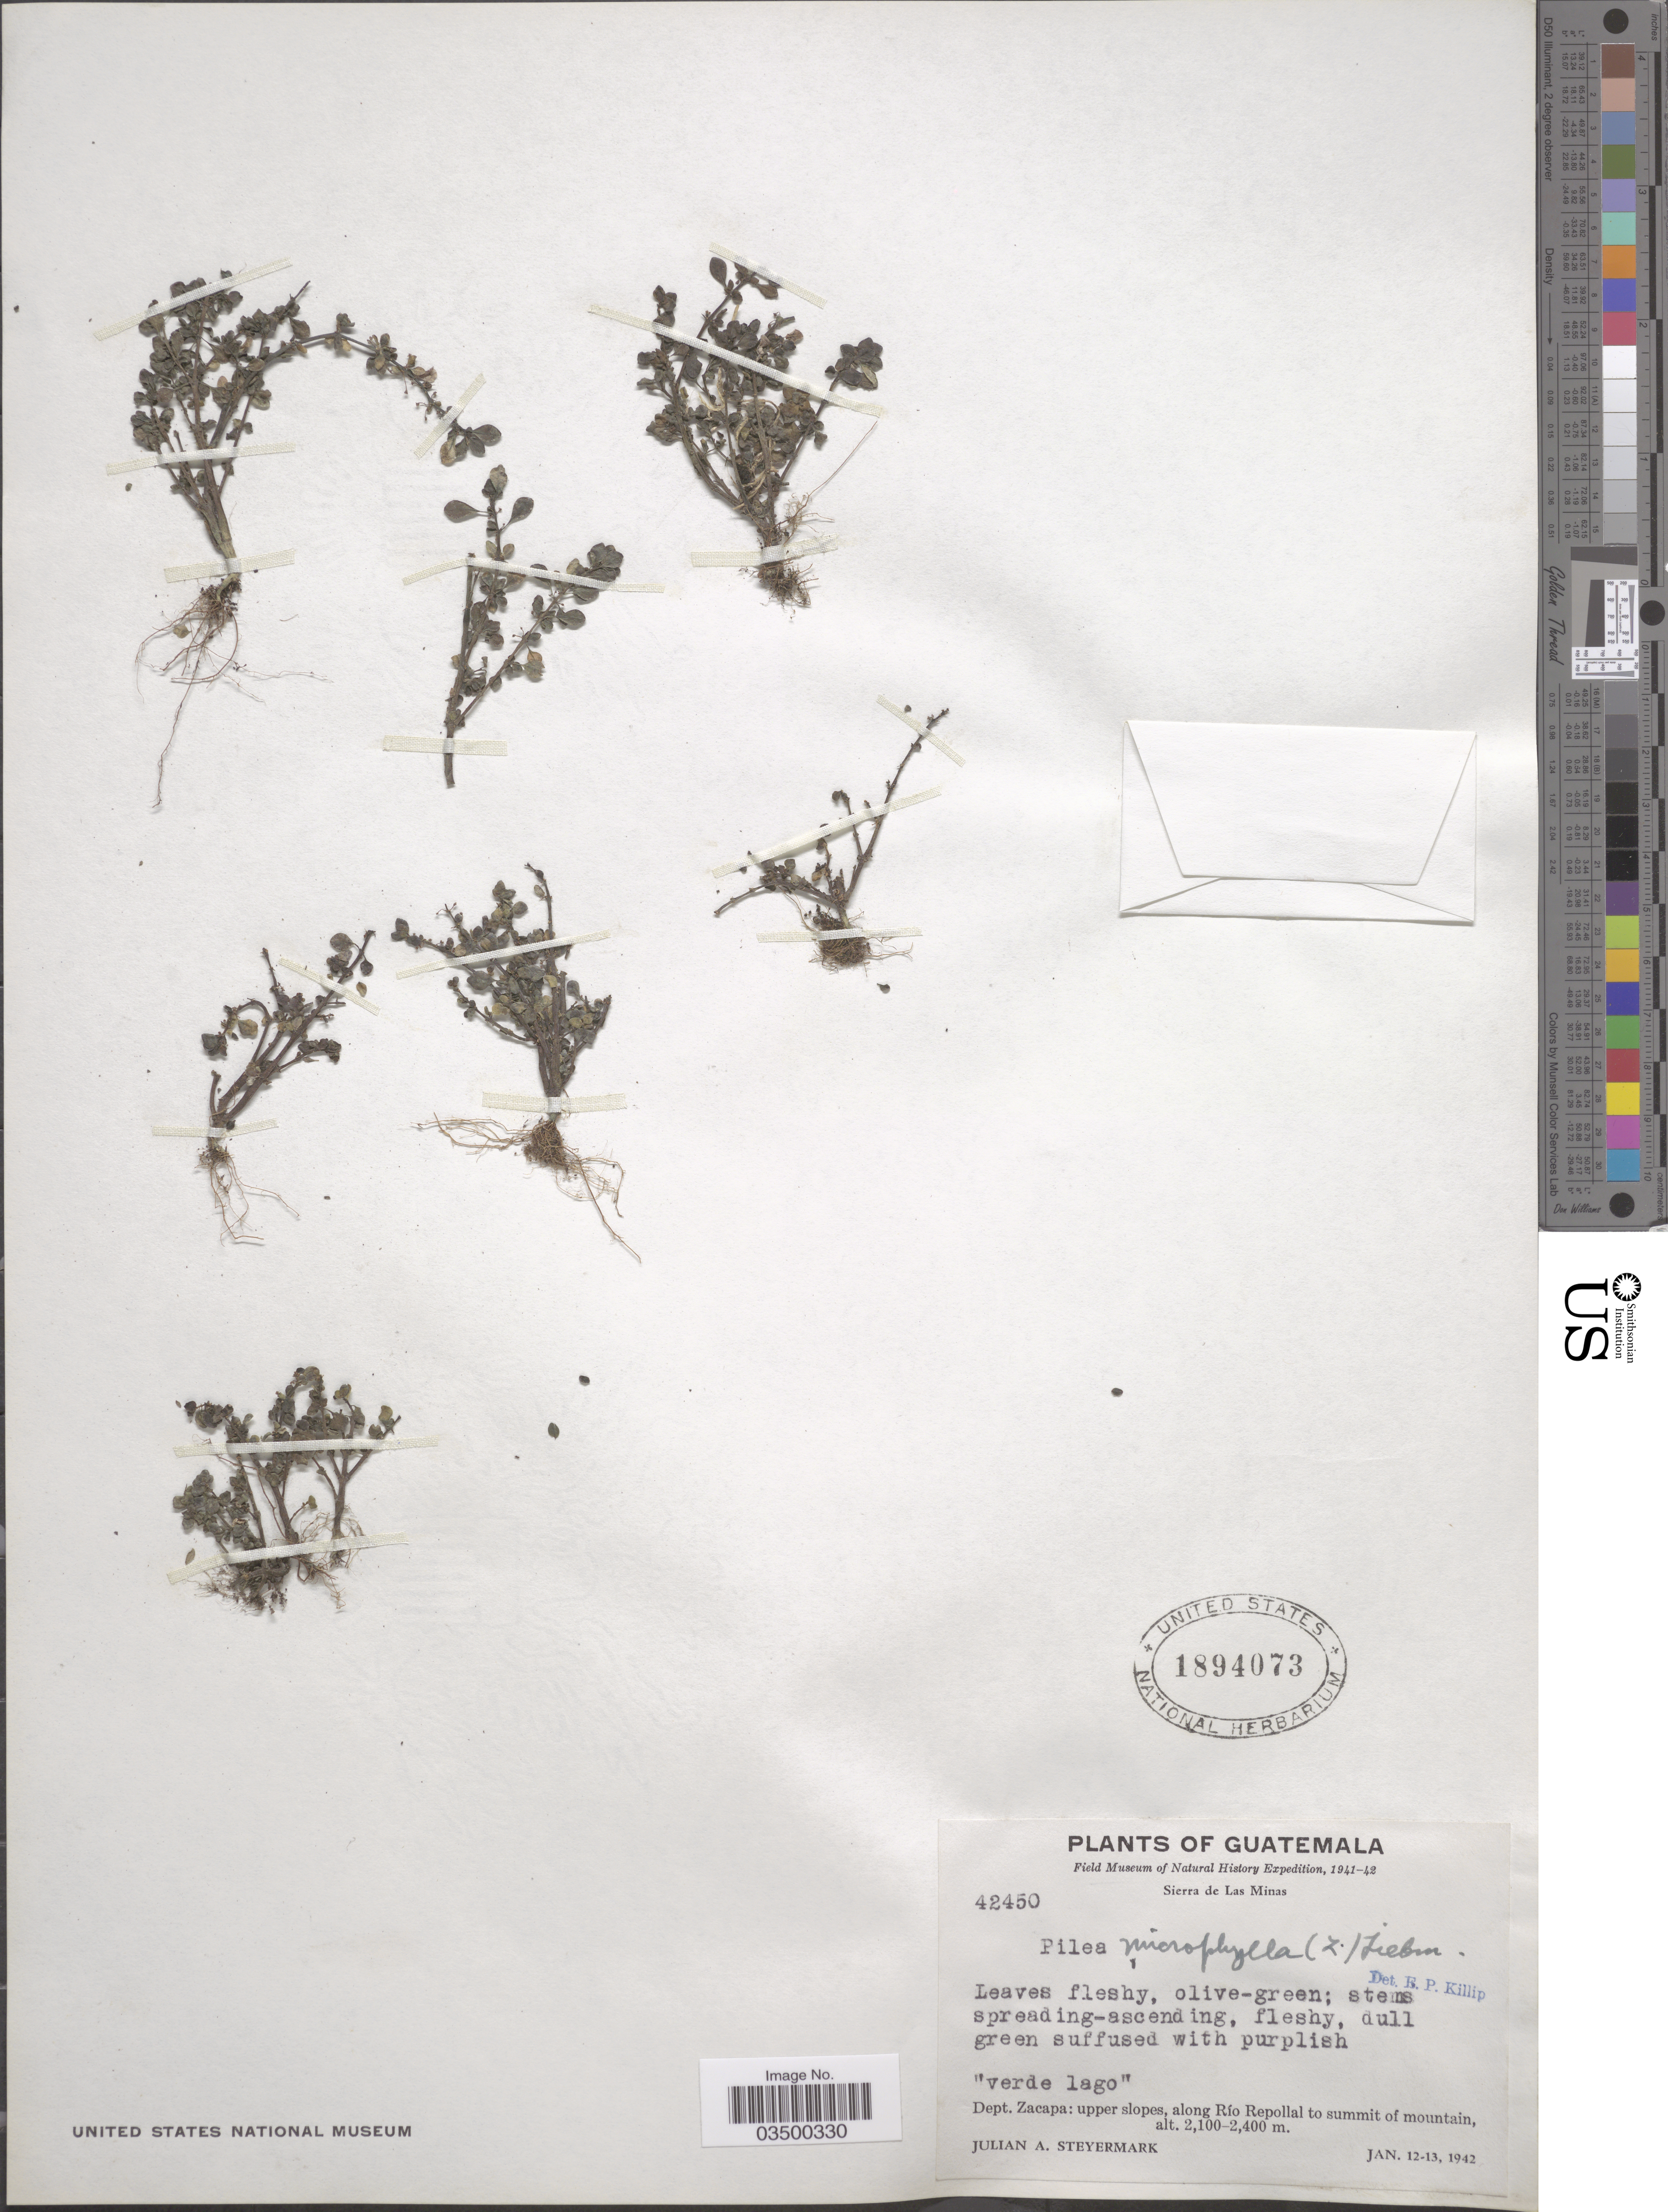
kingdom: Plantae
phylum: Tracheophyta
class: Magnoliopsida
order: Rosales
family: Urticaceae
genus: Pilea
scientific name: Pilea microphylla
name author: (L.) Liebm.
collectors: J. Steyermark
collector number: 42450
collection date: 1942-01-12/1942-01-13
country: Guatemala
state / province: Zacapa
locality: Sierra de Las Minas. Dept. Zacapa: upper slopes, along Río Repollal to summit of mountain.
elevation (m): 2100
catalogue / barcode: US 1894073